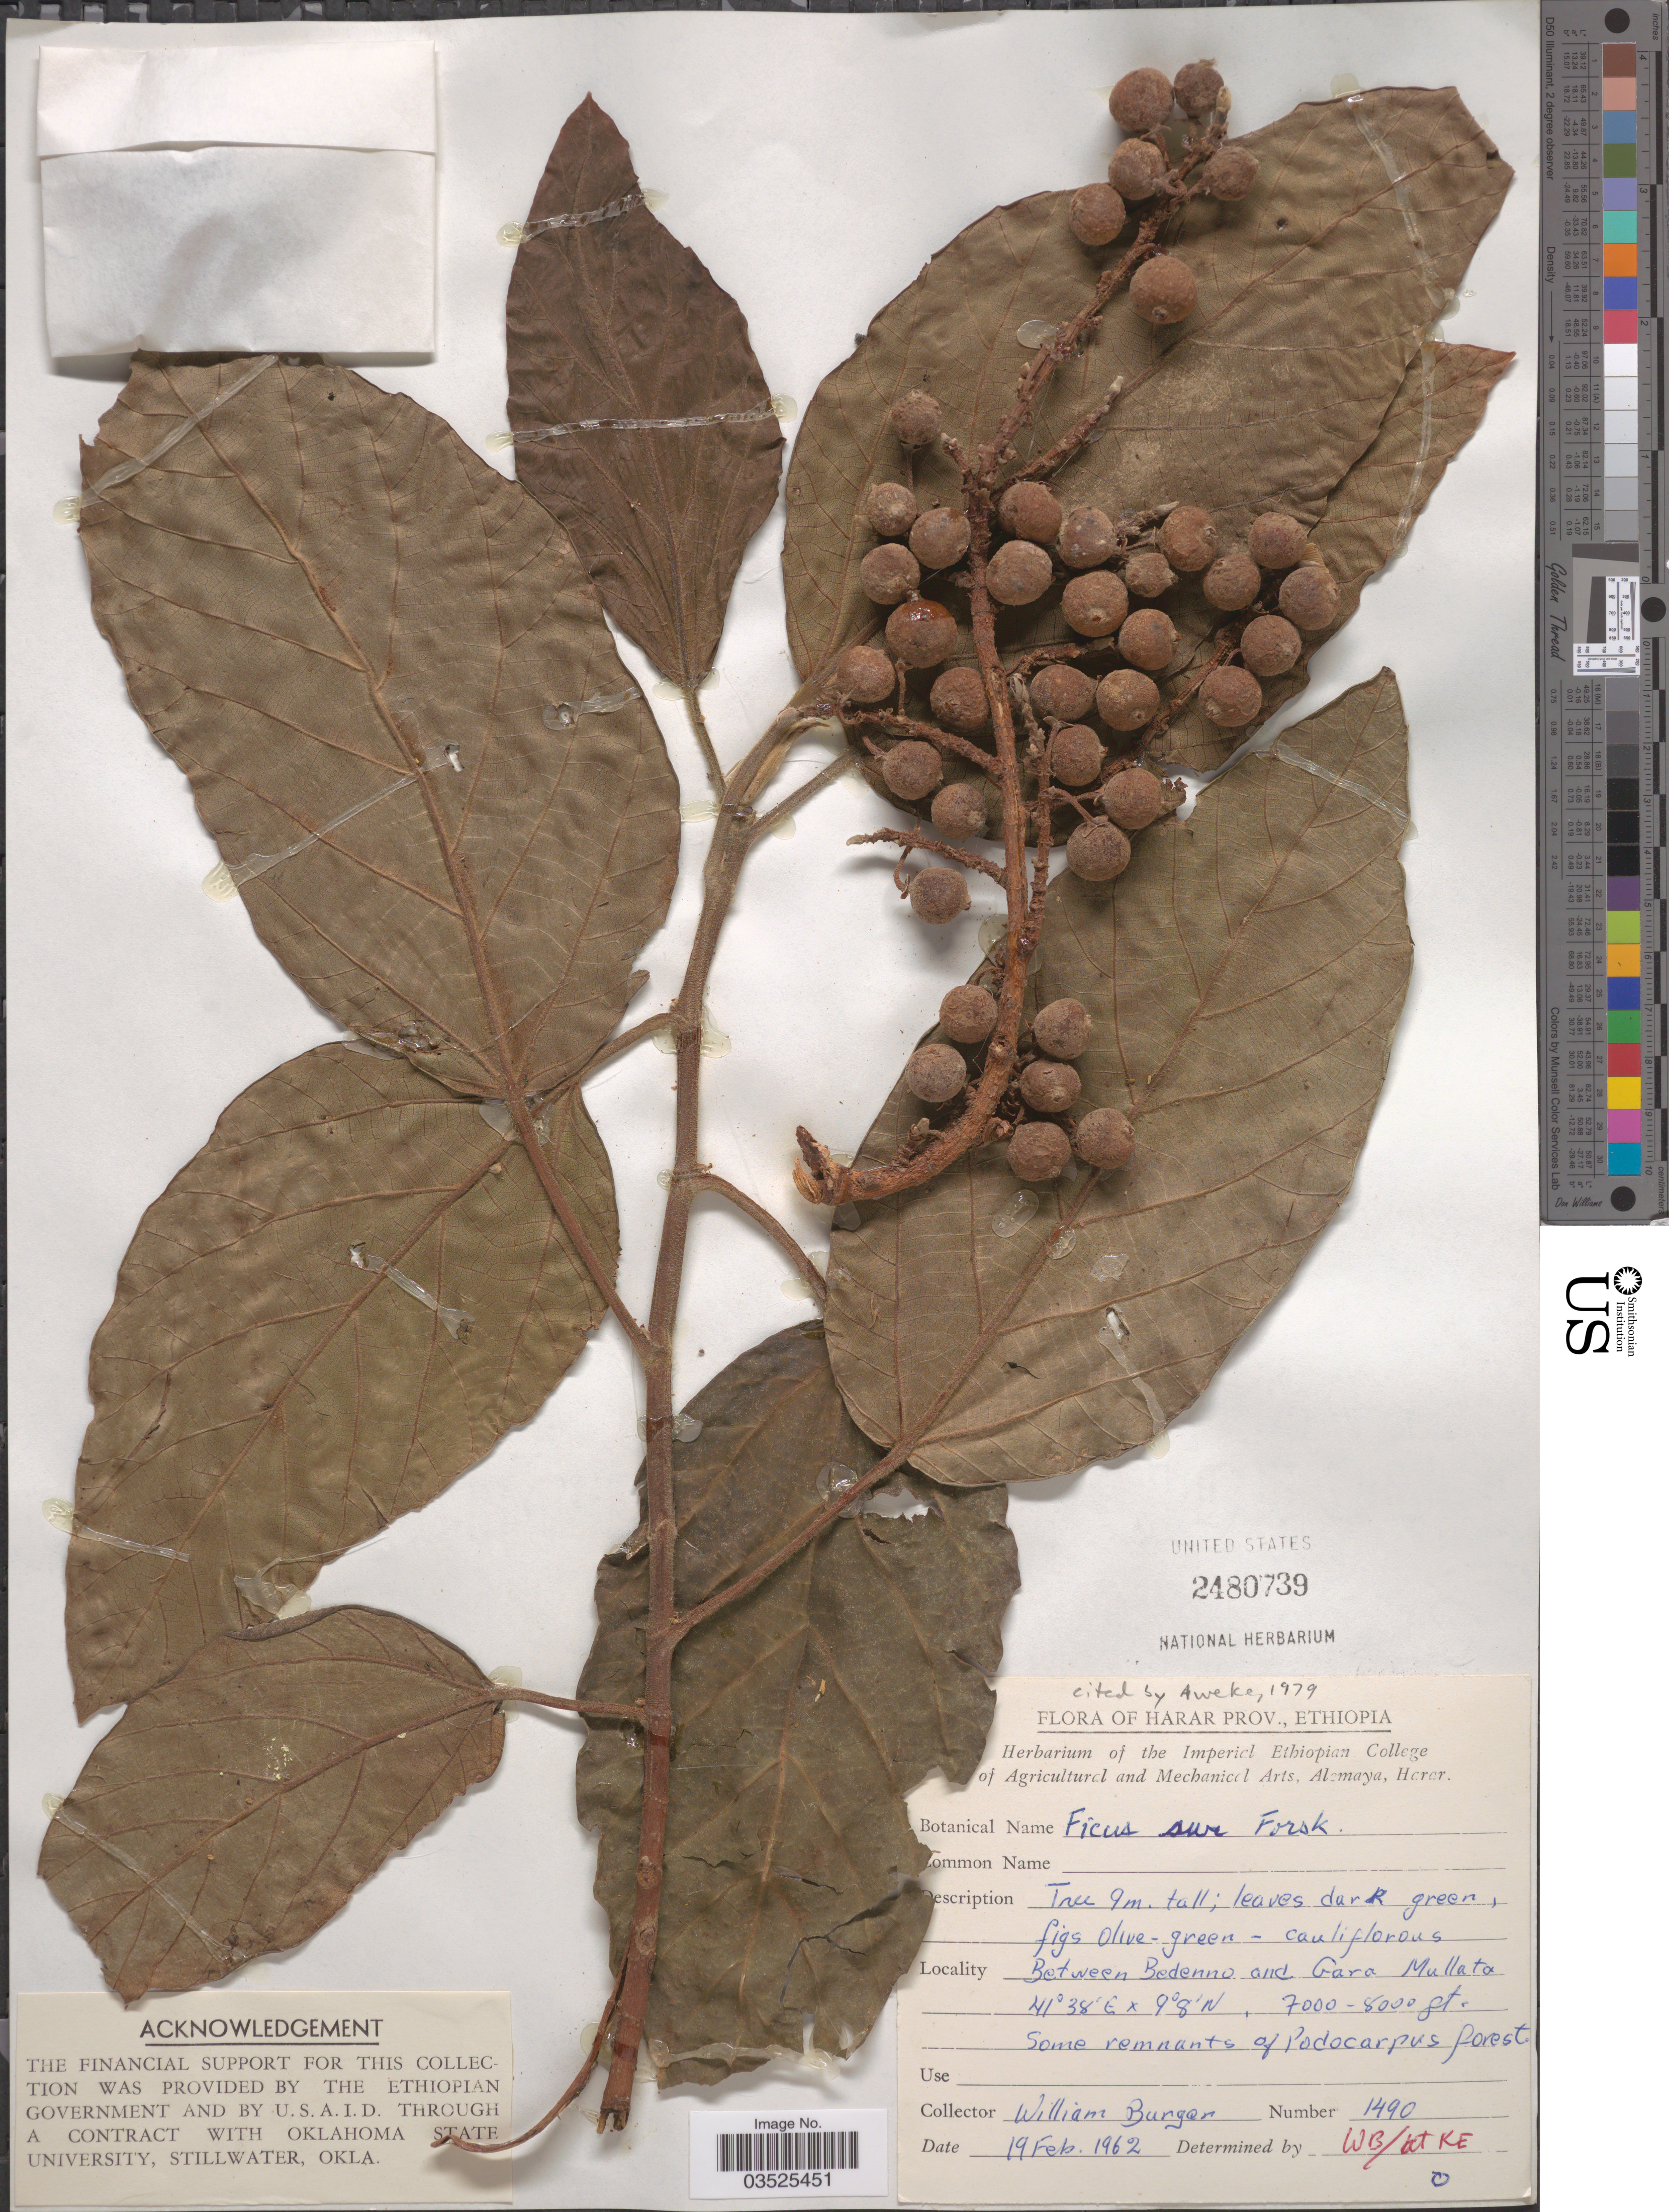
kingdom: Plantae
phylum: Tracheophyta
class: Magnoliopsida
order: Rosales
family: Moraceae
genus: Ficus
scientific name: Ficus sur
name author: Forssk.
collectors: W. Burger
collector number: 1490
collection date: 1962-02-19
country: Ethiopia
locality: Harar Prov., Between Bedenno and Gara Mullata.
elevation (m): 2134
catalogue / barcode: US 2480739